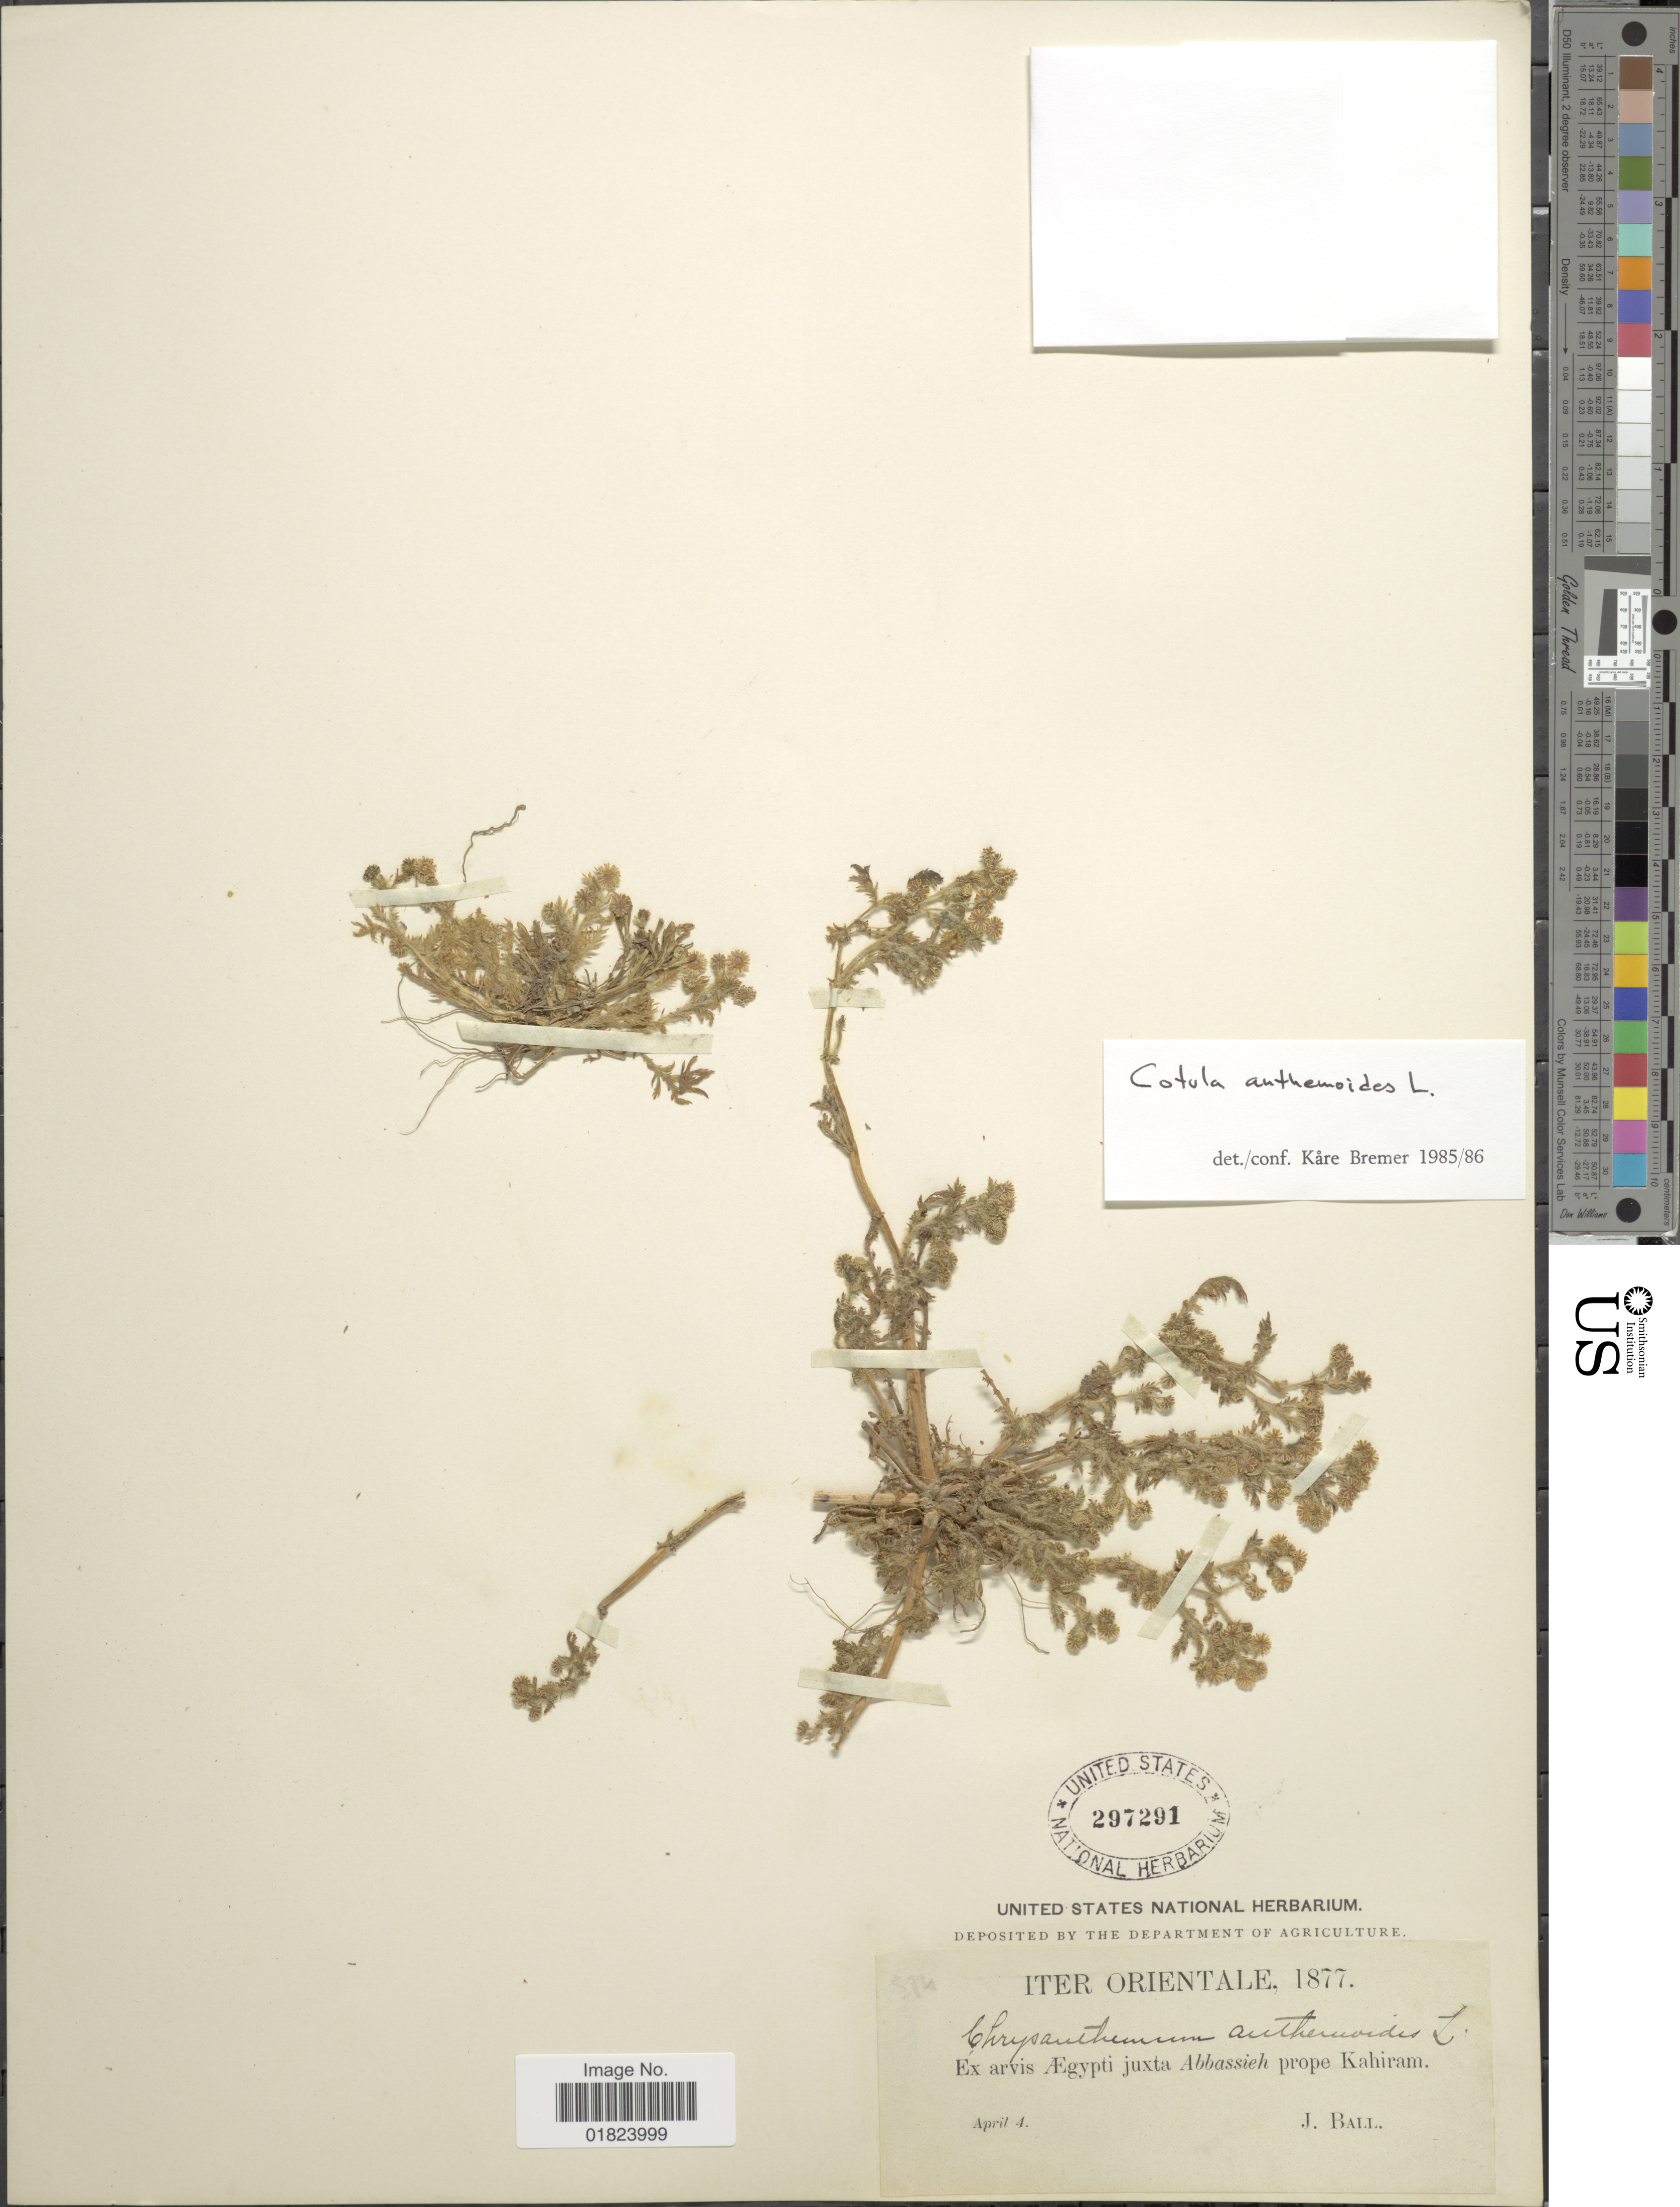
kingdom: Plantae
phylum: Tracheophyta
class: Magnoliopsida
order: Asterales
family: Asteraceae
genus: Cotula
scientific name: Cotula anthemoides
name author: L.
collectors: J. Ball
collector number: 3830*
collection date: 1877-04-04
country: Egypt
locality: Ex arvis AEgypti juxta Abbassieh prope Kahiran, iter Orientale.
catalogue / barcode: US 297291